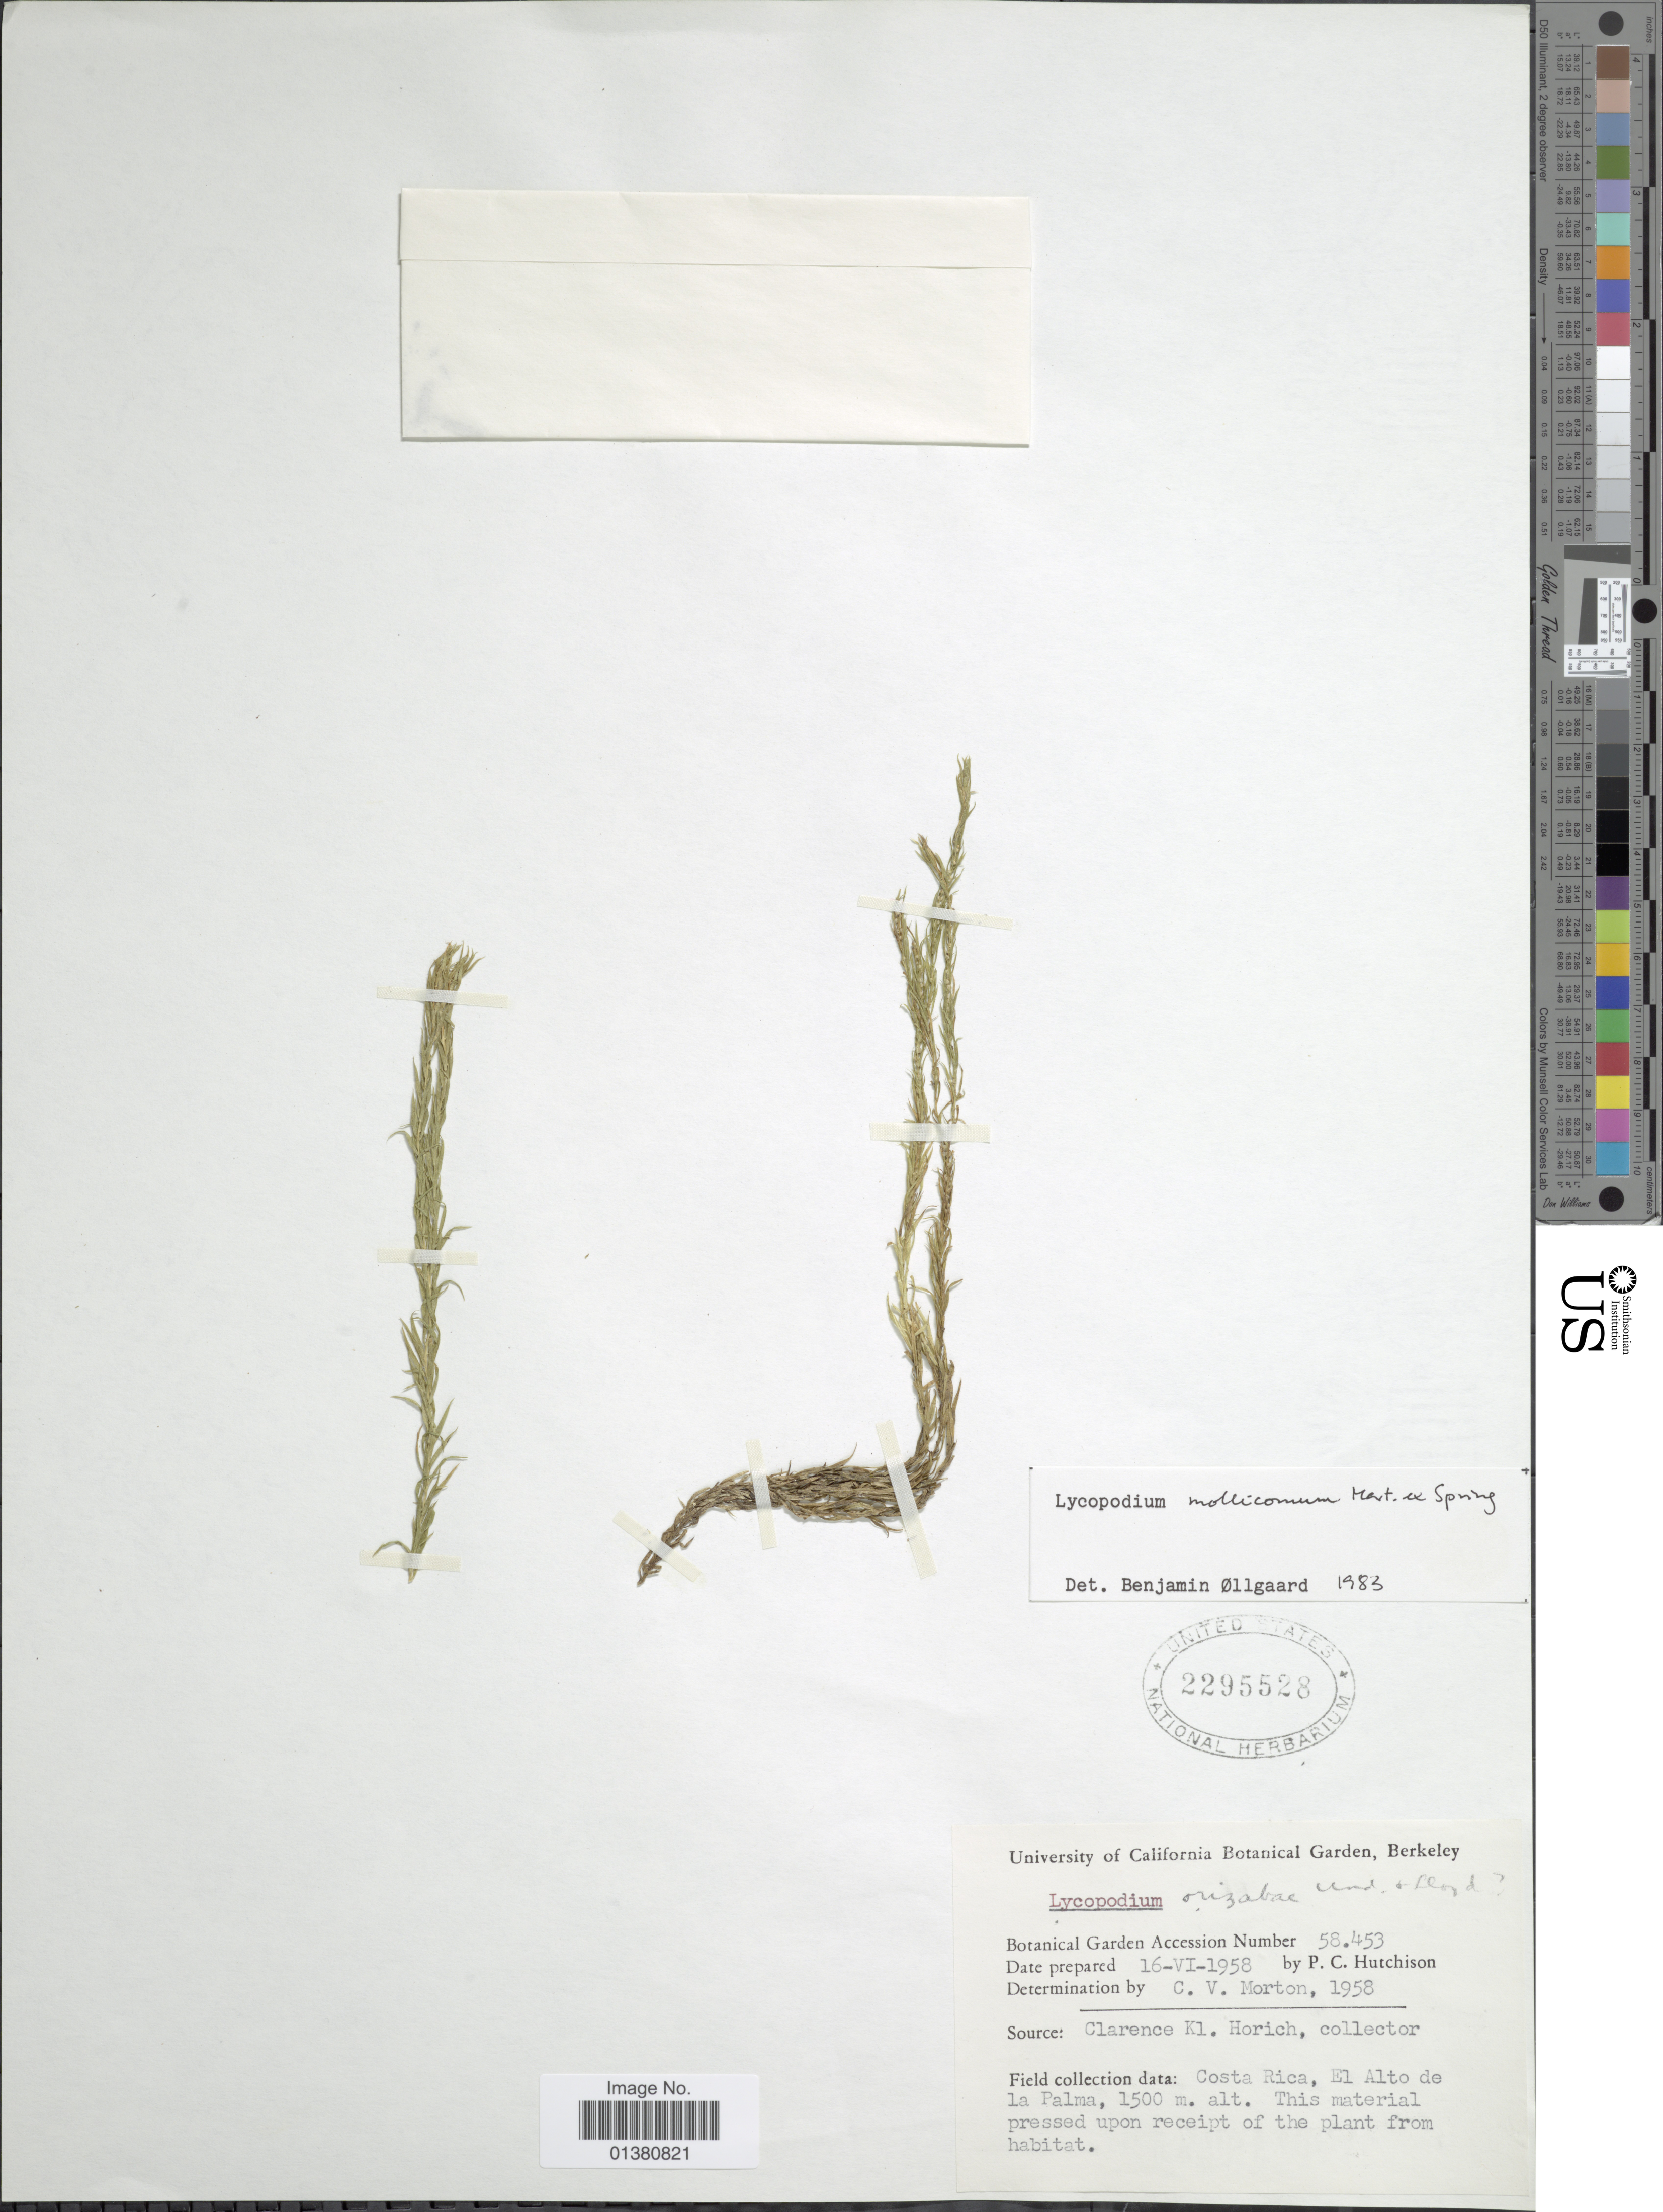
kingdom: Plantae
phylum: Tracheophyta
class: Lycopodiopsida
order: Lycopodiales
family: Lycopodiaceae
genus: Phlegmariurus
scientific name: Phlegmariurus mollicomus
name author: (Spring) B. Øllg.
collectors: P. C. Hutchison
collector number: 58453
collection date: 1958-06-16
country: Costa Rica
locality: El Alto de la Palma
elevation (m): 1500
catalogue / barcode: US 2295528